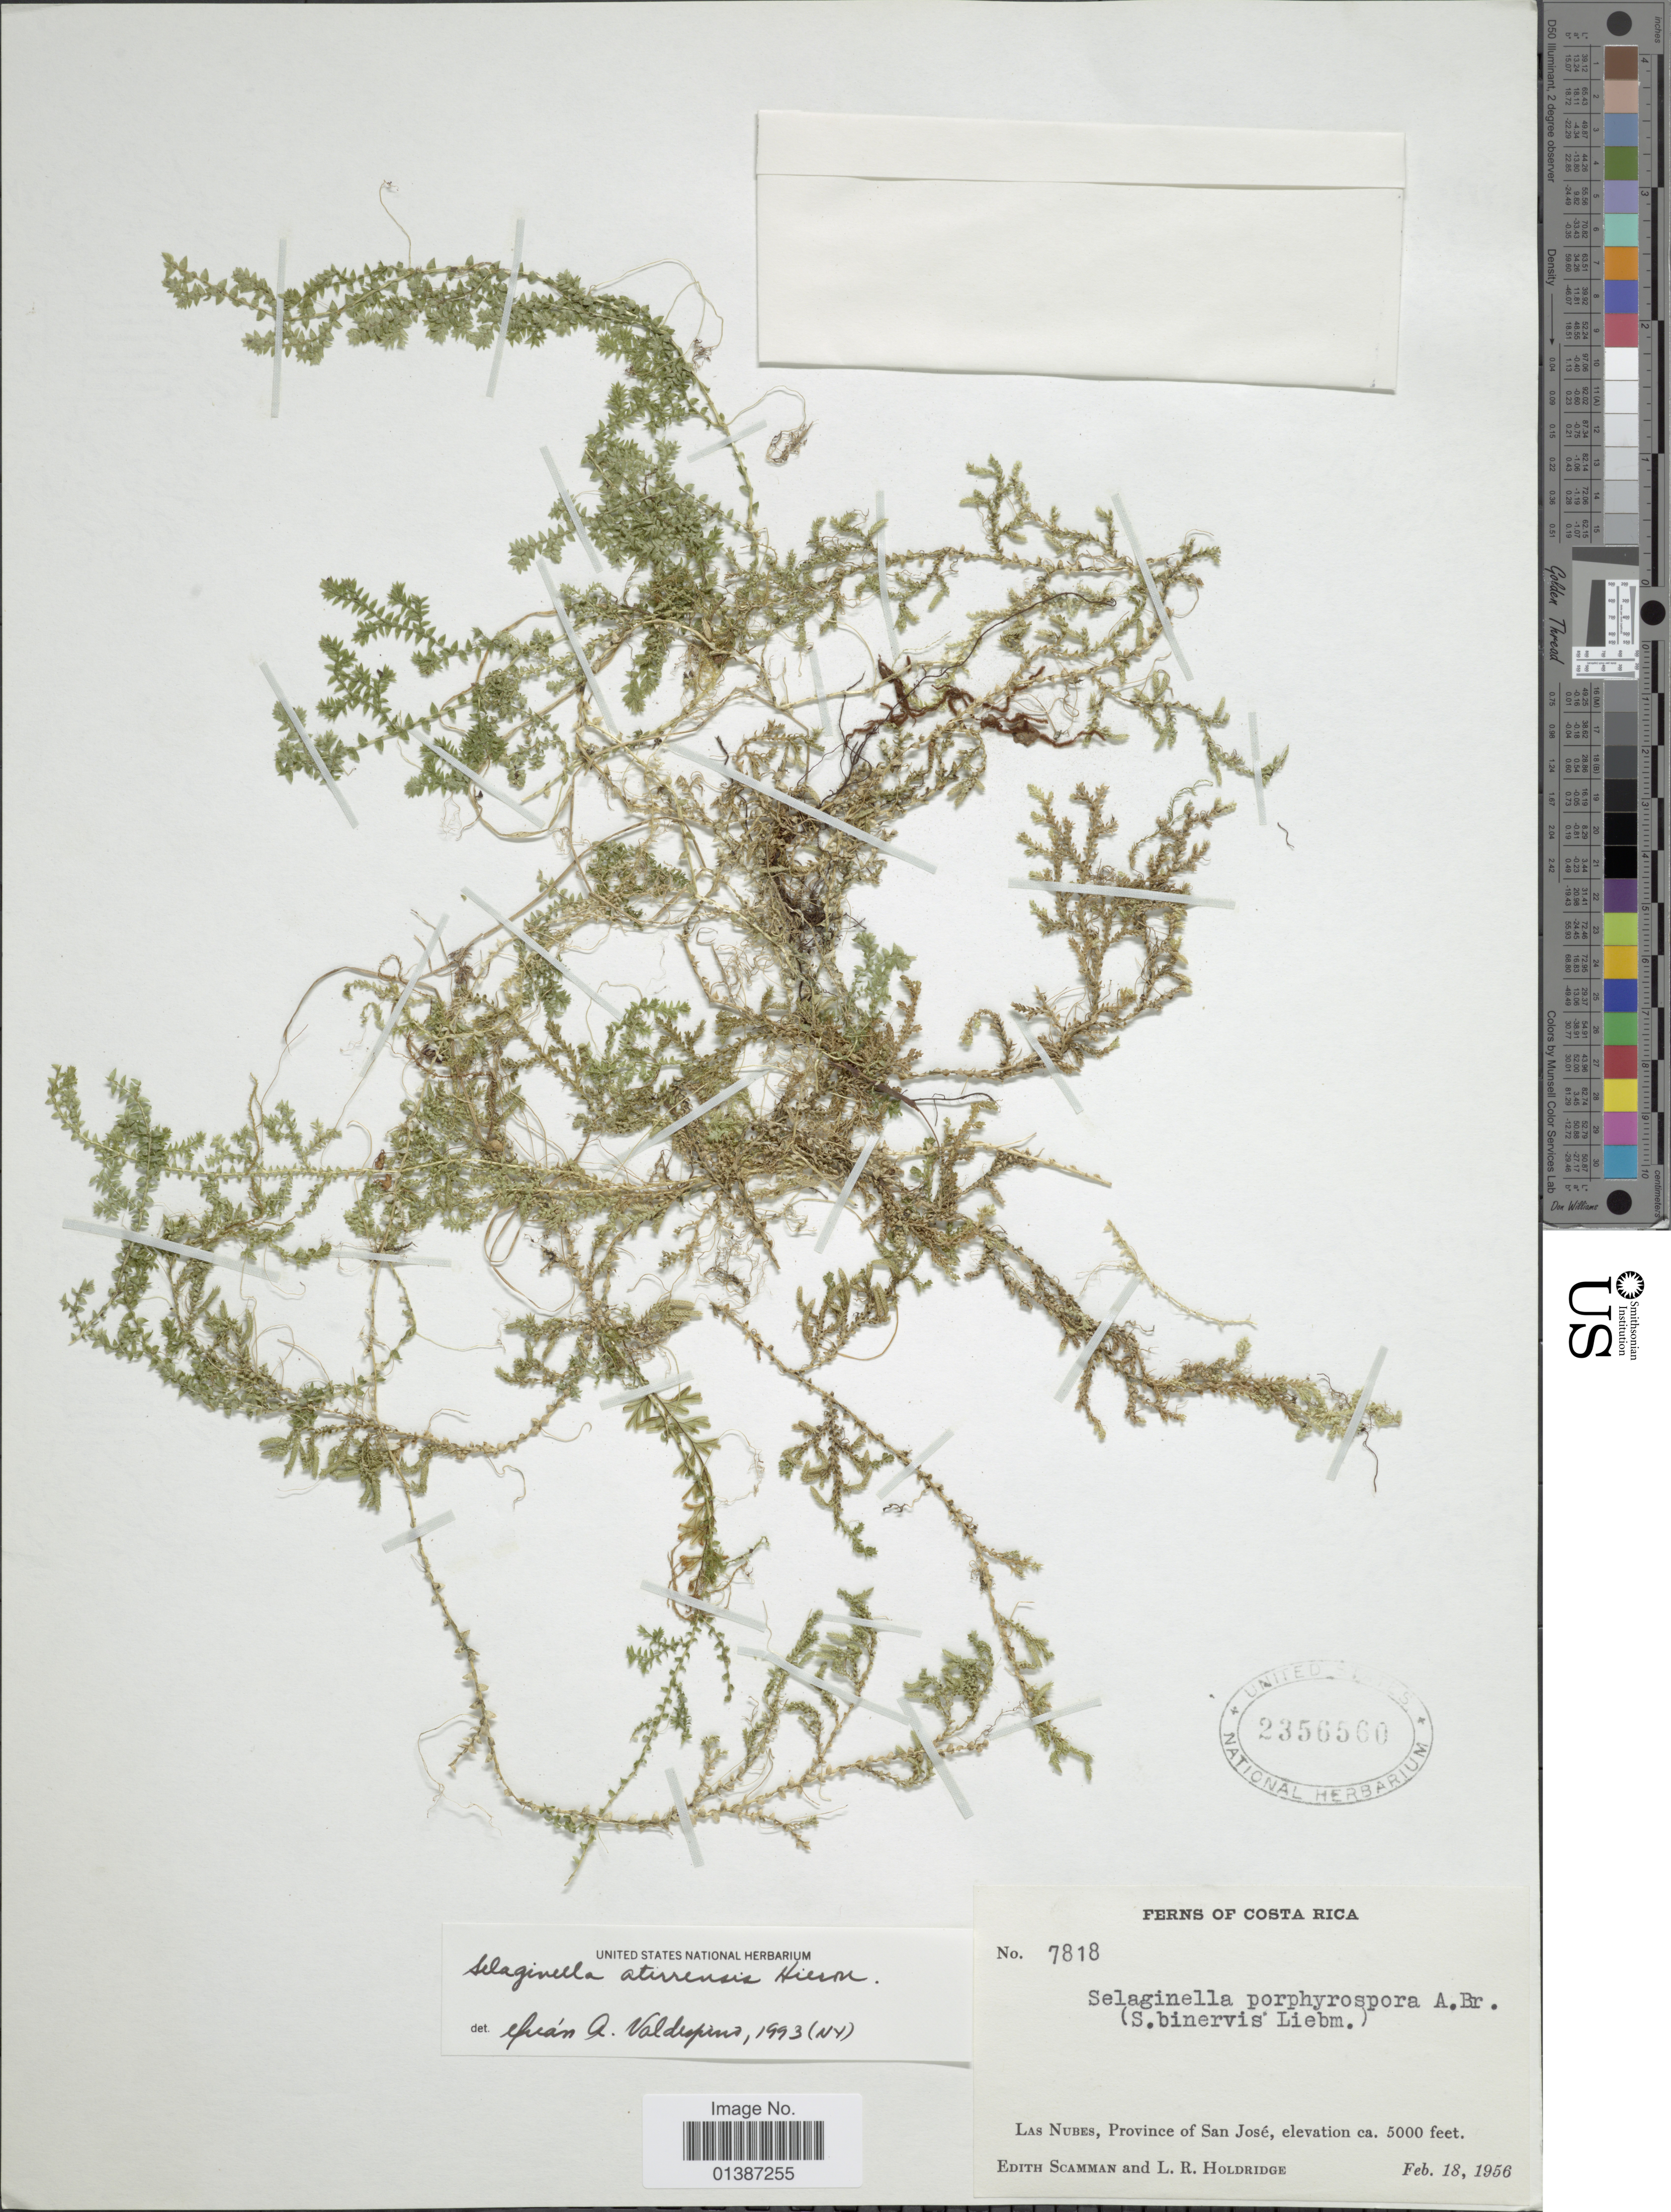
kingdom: Plantae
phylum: Tracheophyta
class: Lycopodiopsida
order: Selaginellales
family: Selaginellaceae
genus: Selaginella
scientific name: Selaginella atirrensis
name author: Hieron. in Engl. & Prantl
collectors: E. Scamman & L. Holdridge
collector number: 7818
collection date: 1956-02-18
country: Costa Rica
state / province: San José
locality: Las Nubes, province of San José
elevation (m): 1524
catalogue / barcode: US 2356560